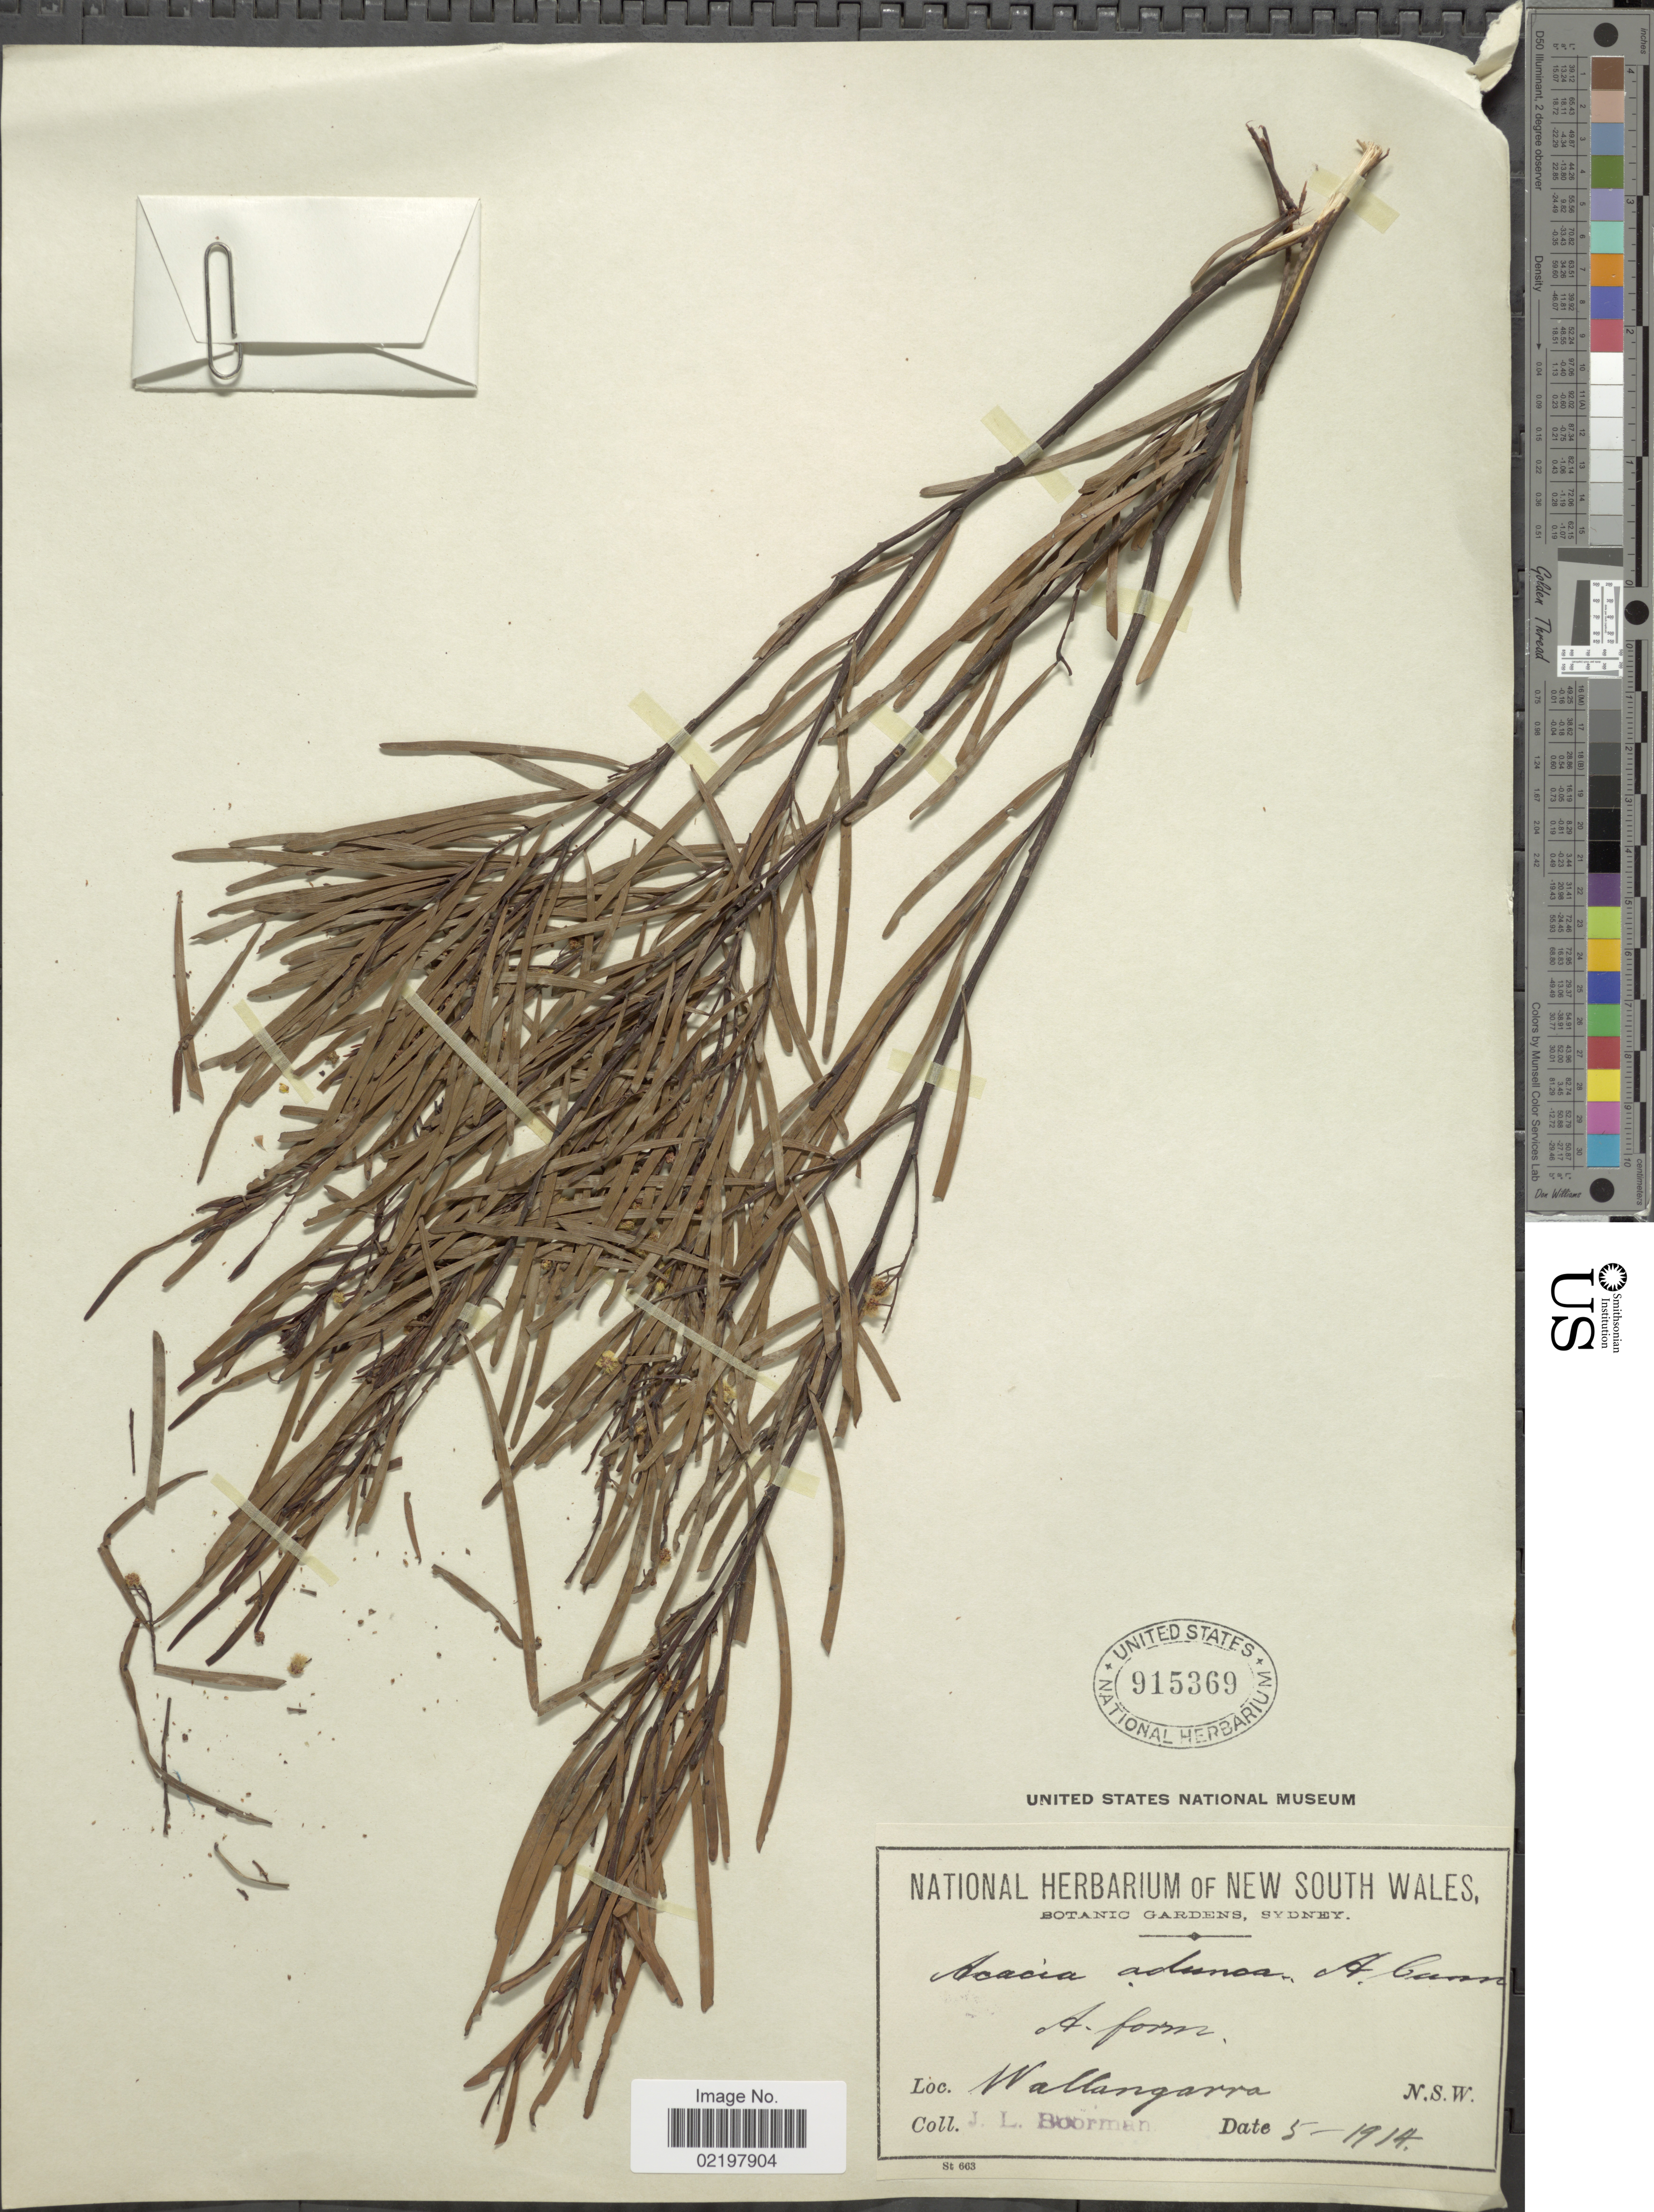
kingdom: Plantae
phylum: Tracheophyta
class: Magnoliopsida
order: Fabales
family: Fabaceae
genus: Acacia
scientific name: Acacia adunca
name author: A. Cunn.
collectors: J. Boorman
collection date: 1914-05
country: Australia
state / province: New South Wales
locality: Wallangarra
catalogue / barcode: US 915369